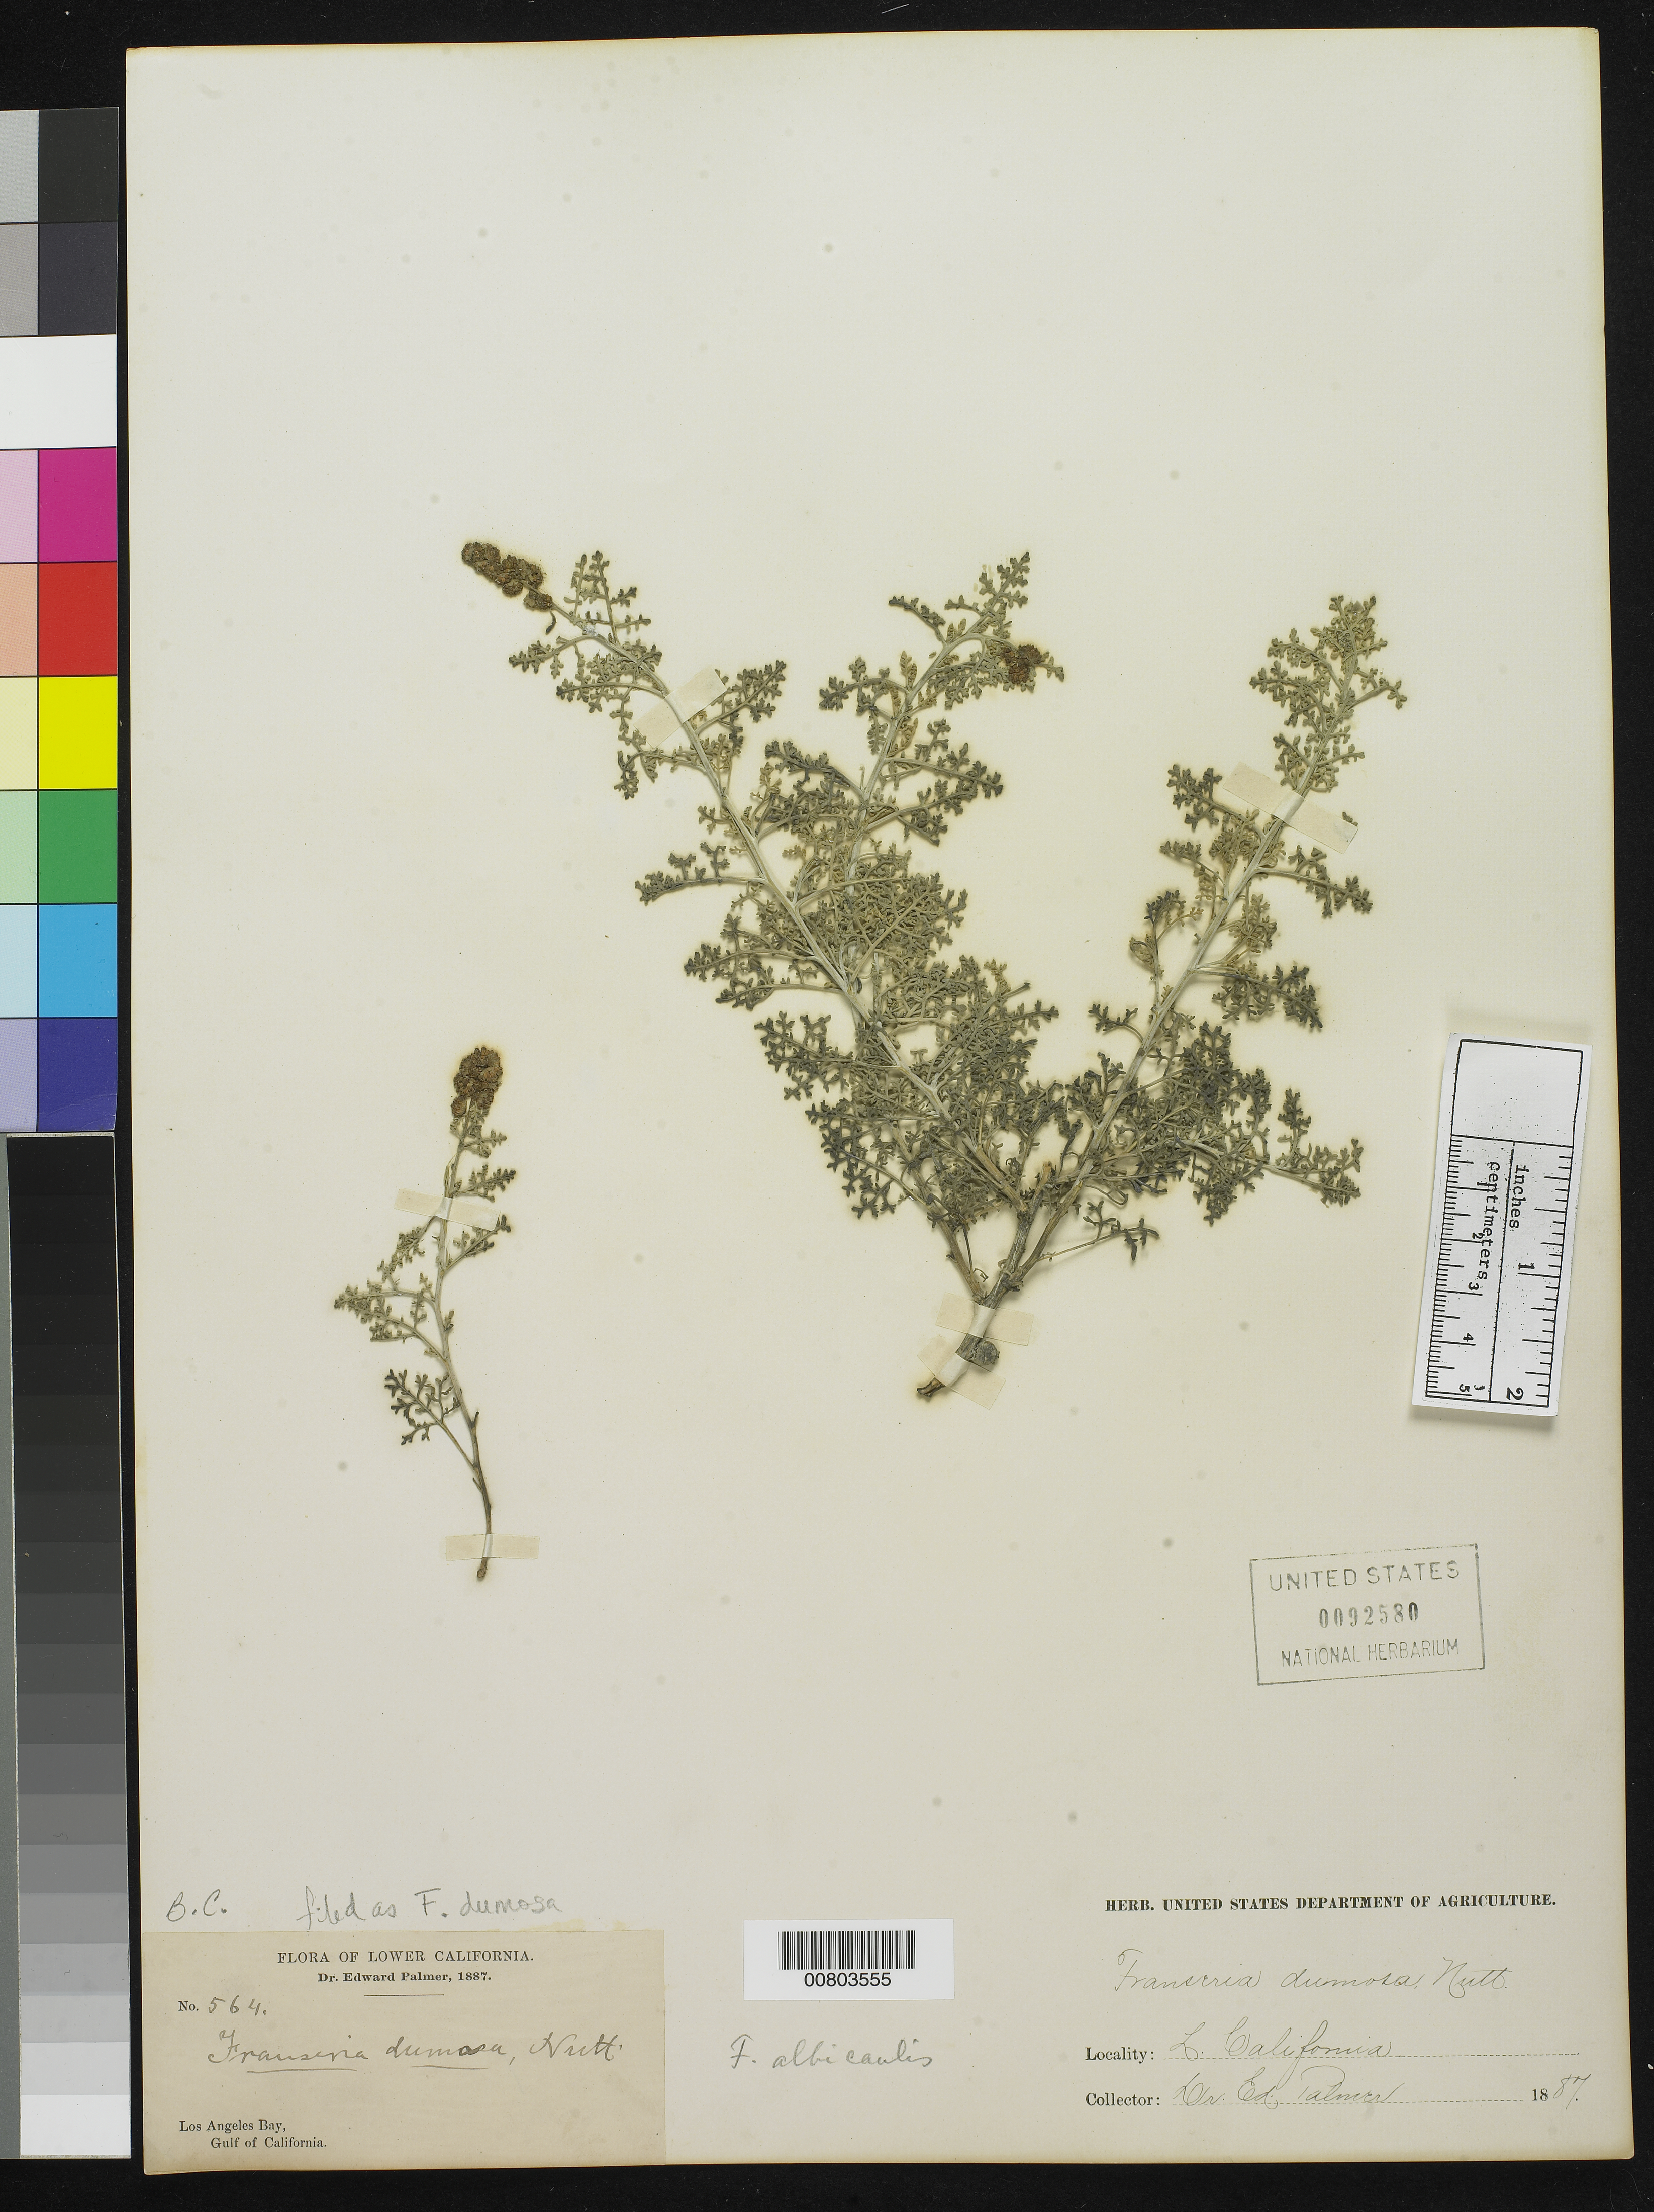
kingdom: Plantae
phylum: Tracheophyta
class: Magnoliopsida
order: Asterales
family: Asteraceae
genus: Franseria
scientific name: Franseria dumosa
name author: A. Gray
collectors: E. Palmer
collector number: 564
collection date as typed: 1887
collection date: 1887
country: Mexico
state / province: Baja California Norte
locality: Los Angeles Bay, Gulf of California, Baja California.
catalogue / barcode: US 92580